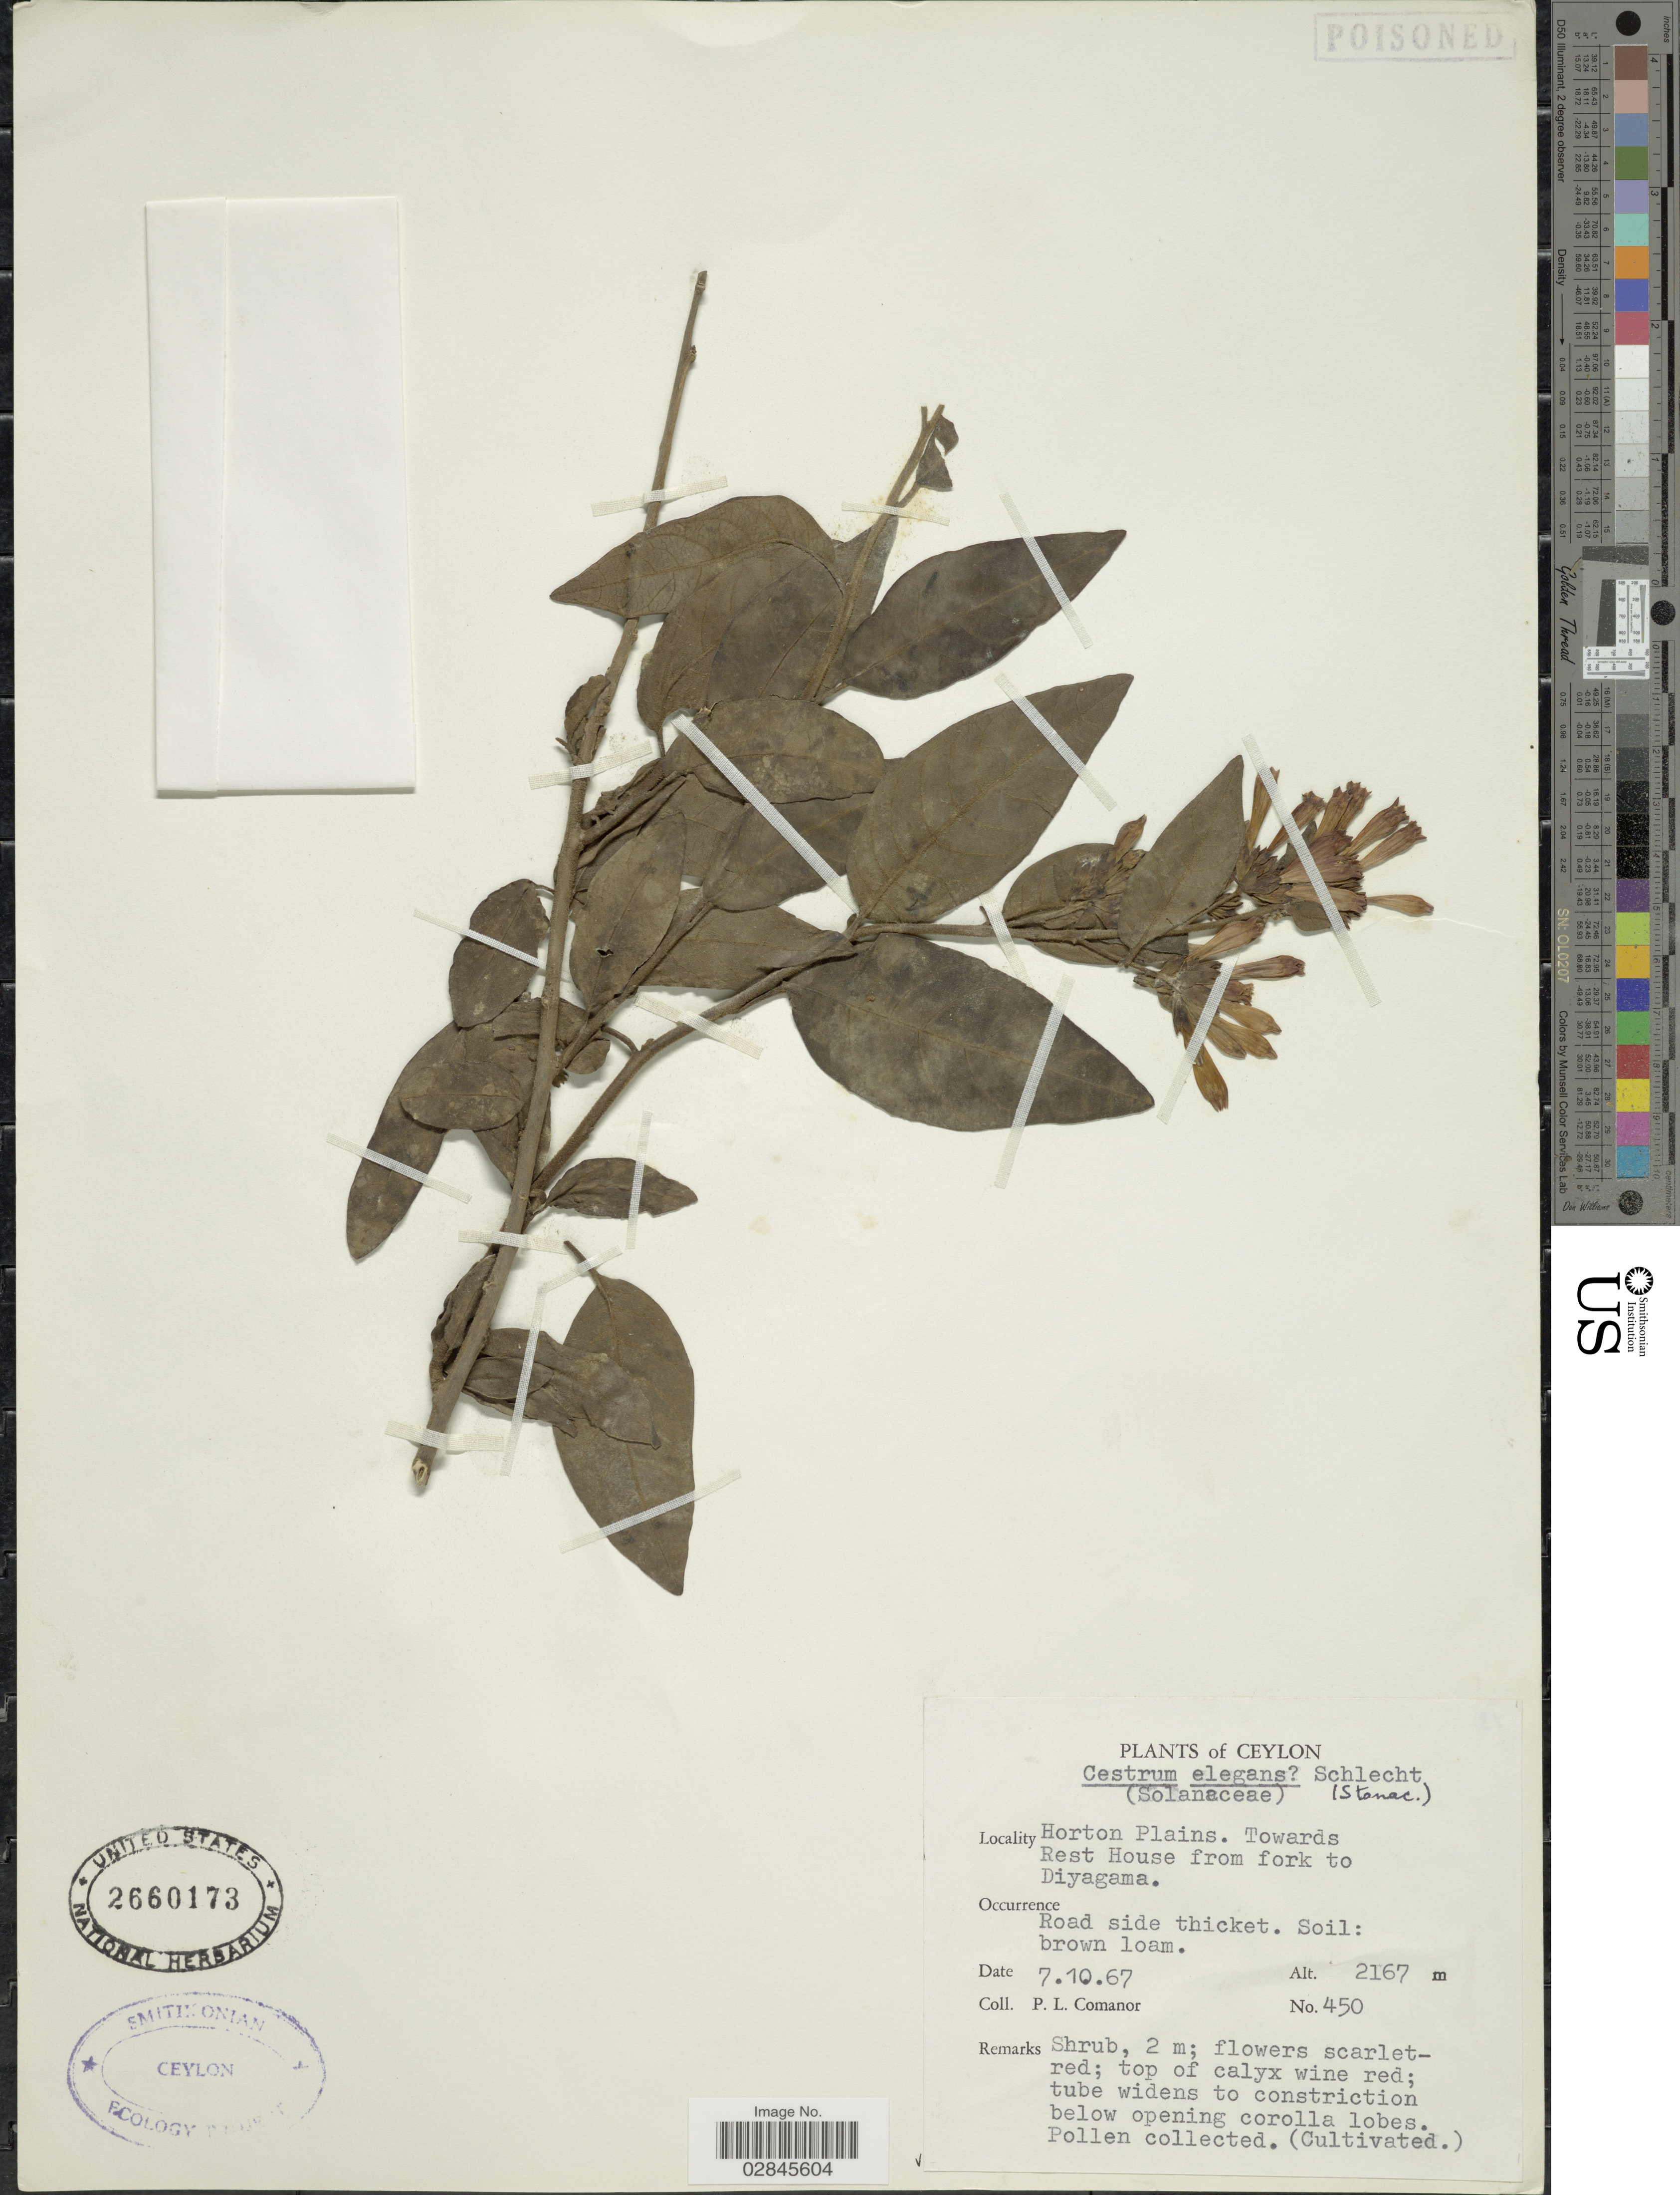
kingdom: Plantae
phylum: Tracheophyta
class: Magnoliopsida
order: Solanales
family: Solanaceae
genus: Cestrum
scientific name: Cestrum elegans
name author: (Brongn.) Schltdl.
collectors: P. Comanor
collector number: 450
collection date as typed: Transcribed d/m/y: 7/10/67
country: Sri Lanka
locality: Ceylon. Horton Plains. Towards Rest House from fork to Diyagama.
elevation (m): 2167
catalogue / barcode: US 2660173